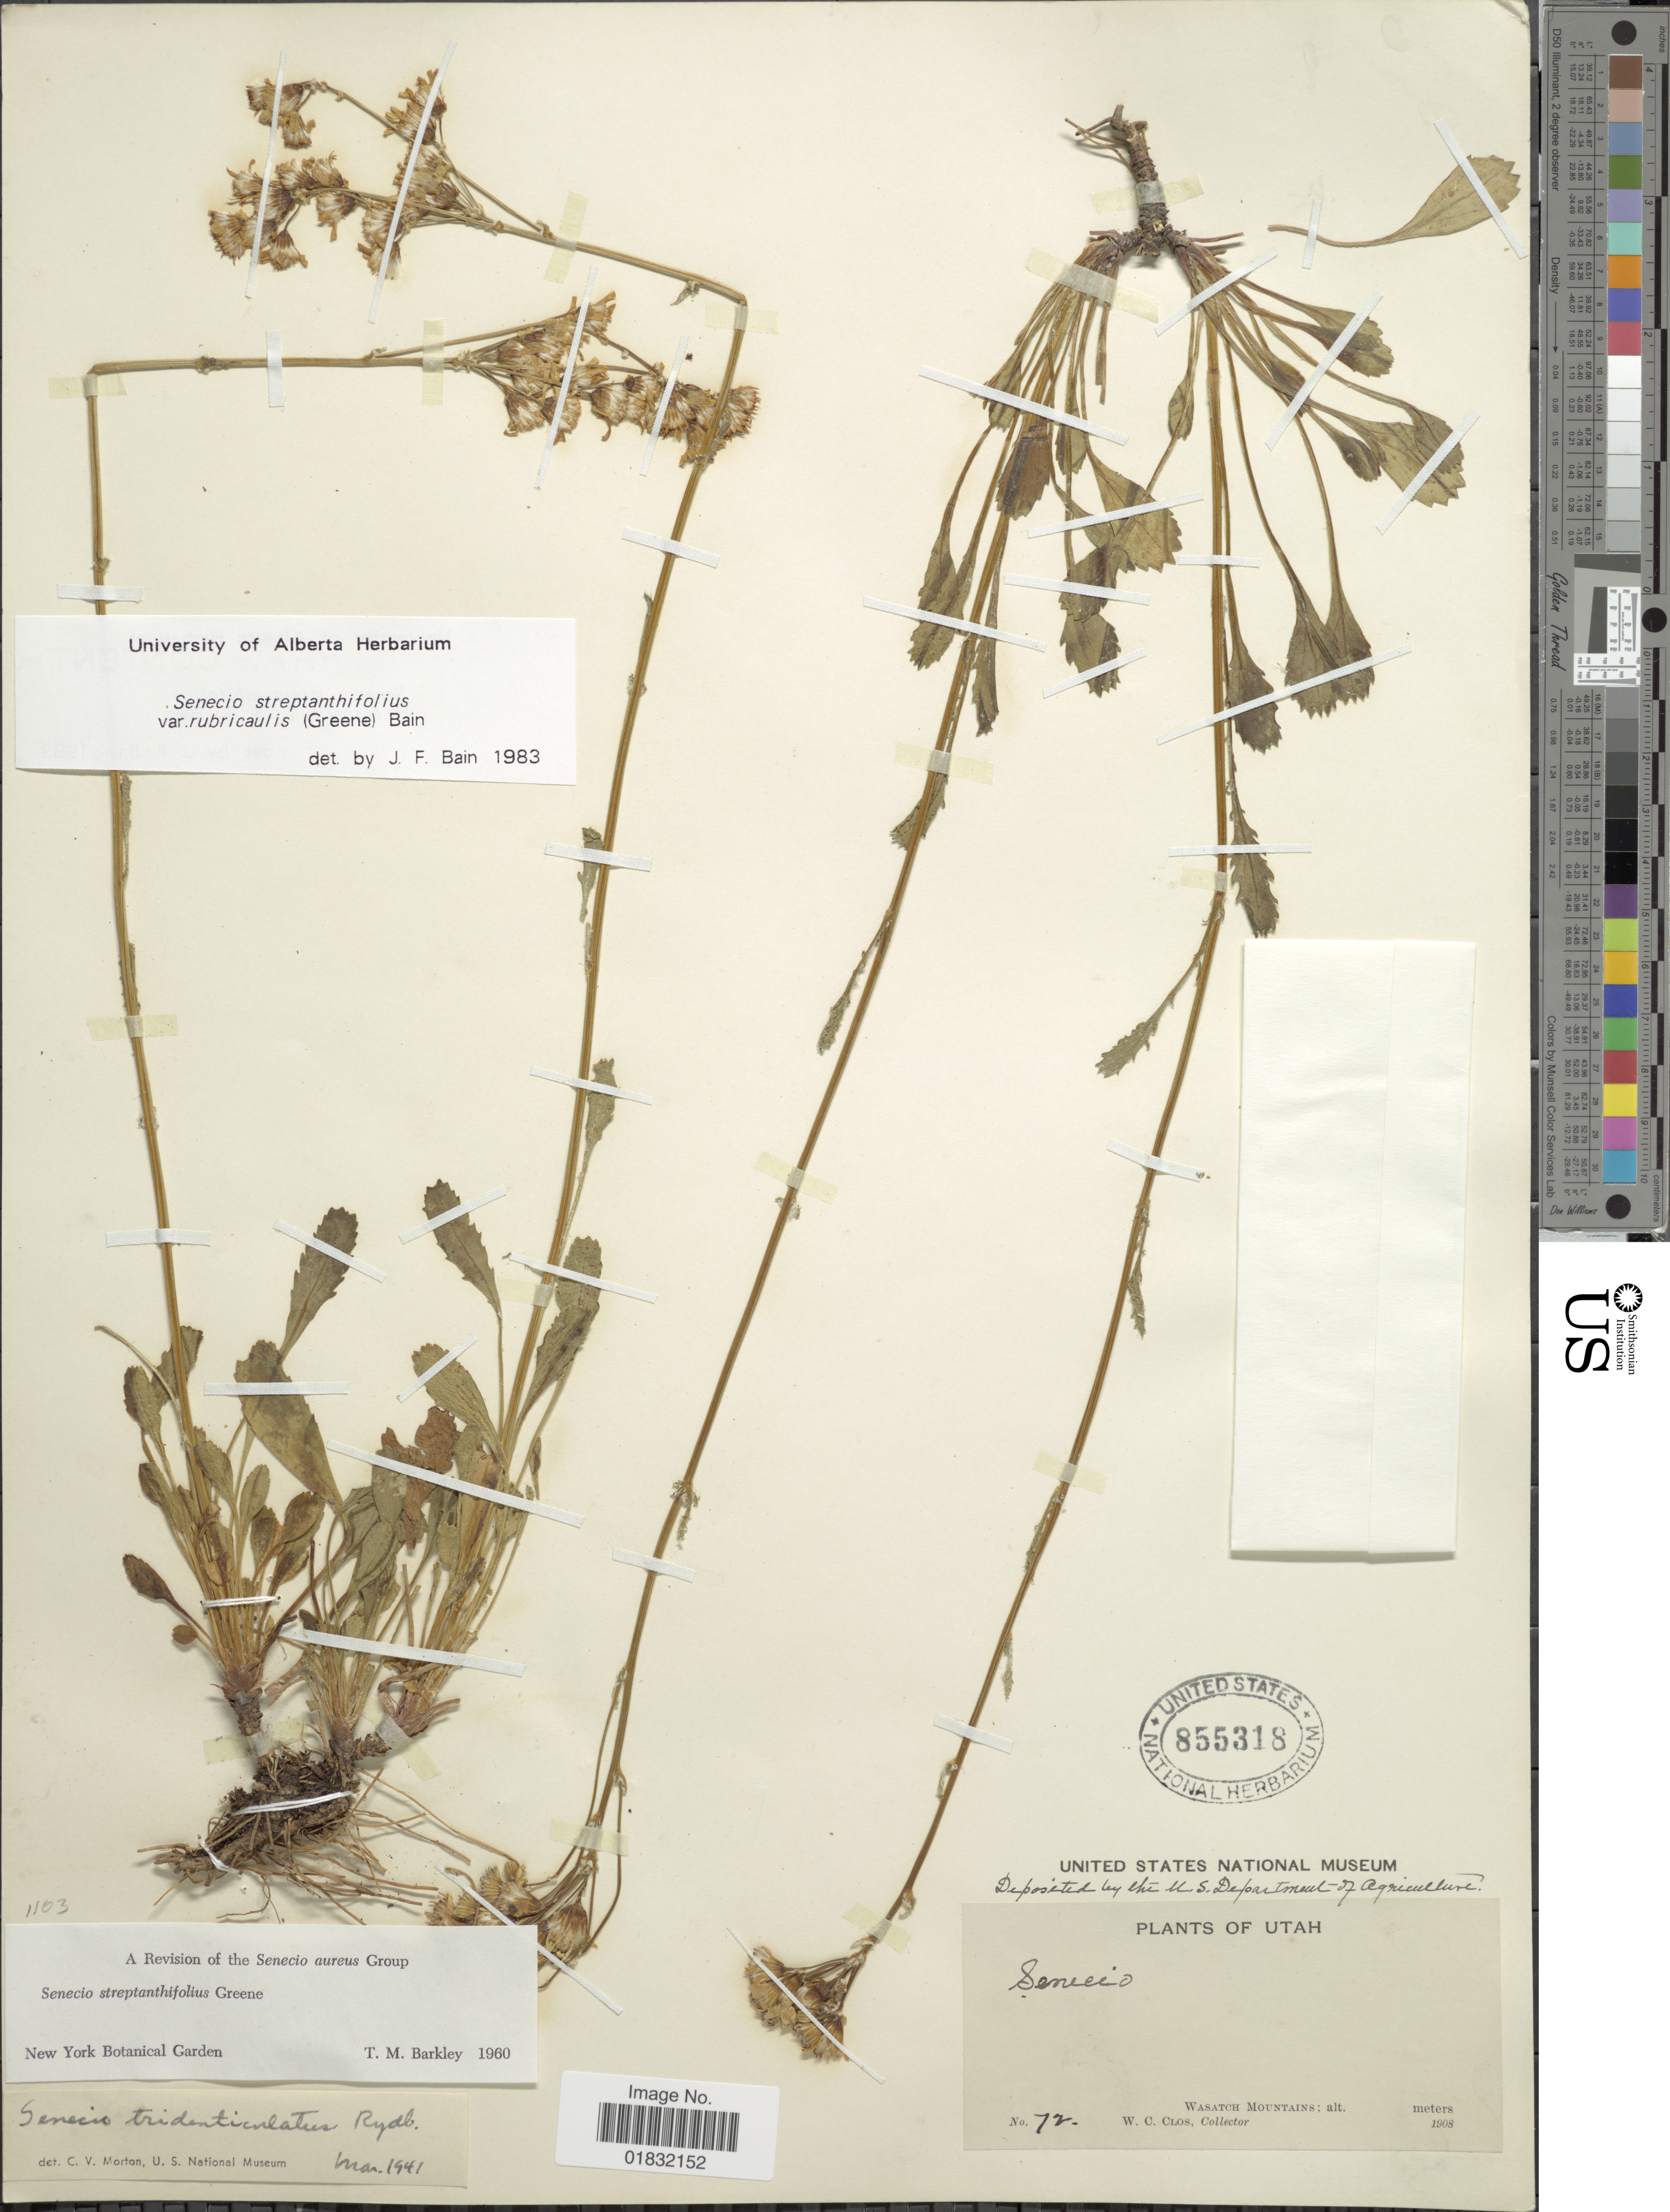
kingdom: Plantae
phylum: Tracheophyta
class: Magnoliopsida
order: Asterales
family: Asteraceae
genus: Packera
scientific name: Packera streptanthifolia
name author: (Greene) W.A. Weber & Á. Löve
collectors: W. C. Clos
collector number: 72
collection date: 1908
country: United States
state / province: Utah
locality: Wasatch Mountains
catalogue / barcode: US 855318